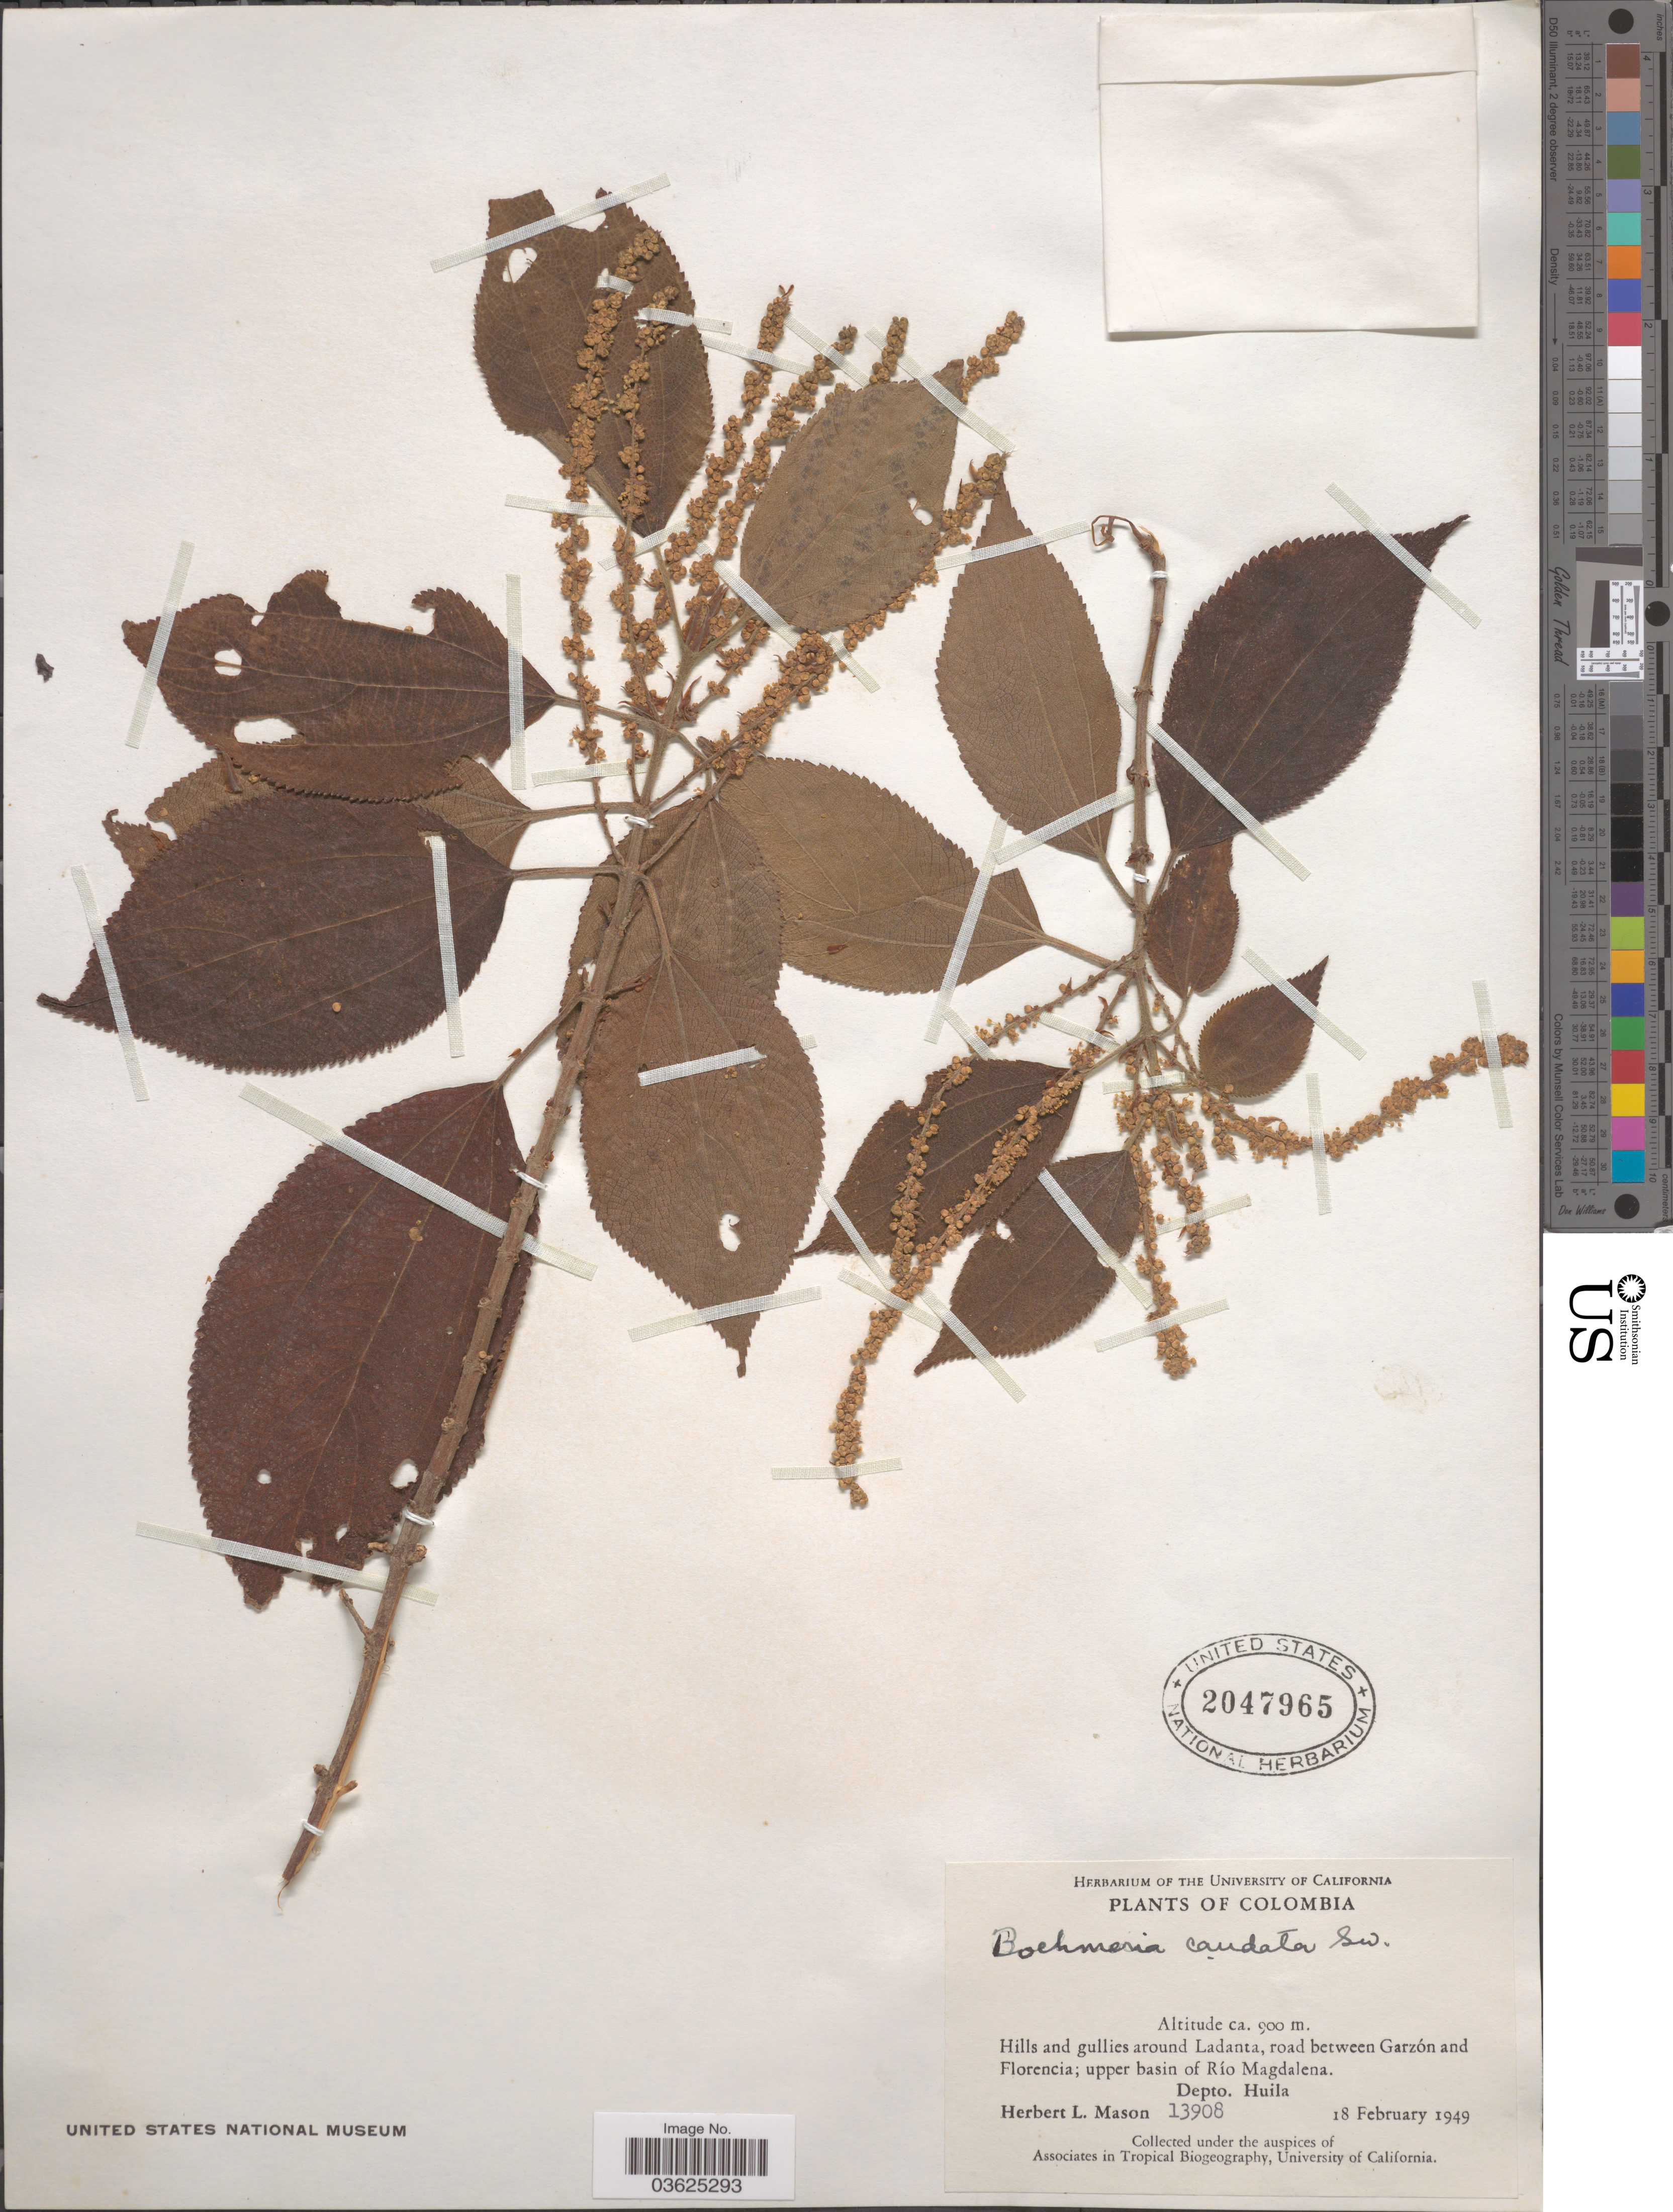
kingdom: Plantae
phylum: Tracheophyta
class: Magnoliopsida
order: Rosales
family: Urticaceae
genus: Boehmeria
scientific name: Boehmeria caudata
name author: Sw.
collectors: H. L. Mason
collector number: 13908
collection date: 1949-02-18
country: Colombia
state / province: Huila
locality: Hills and gullies around Ladanta, road between Garzón and Florencia; upper basin of Río Magdalena. Depto. Huila.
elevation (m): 900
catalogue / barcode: US 2047965